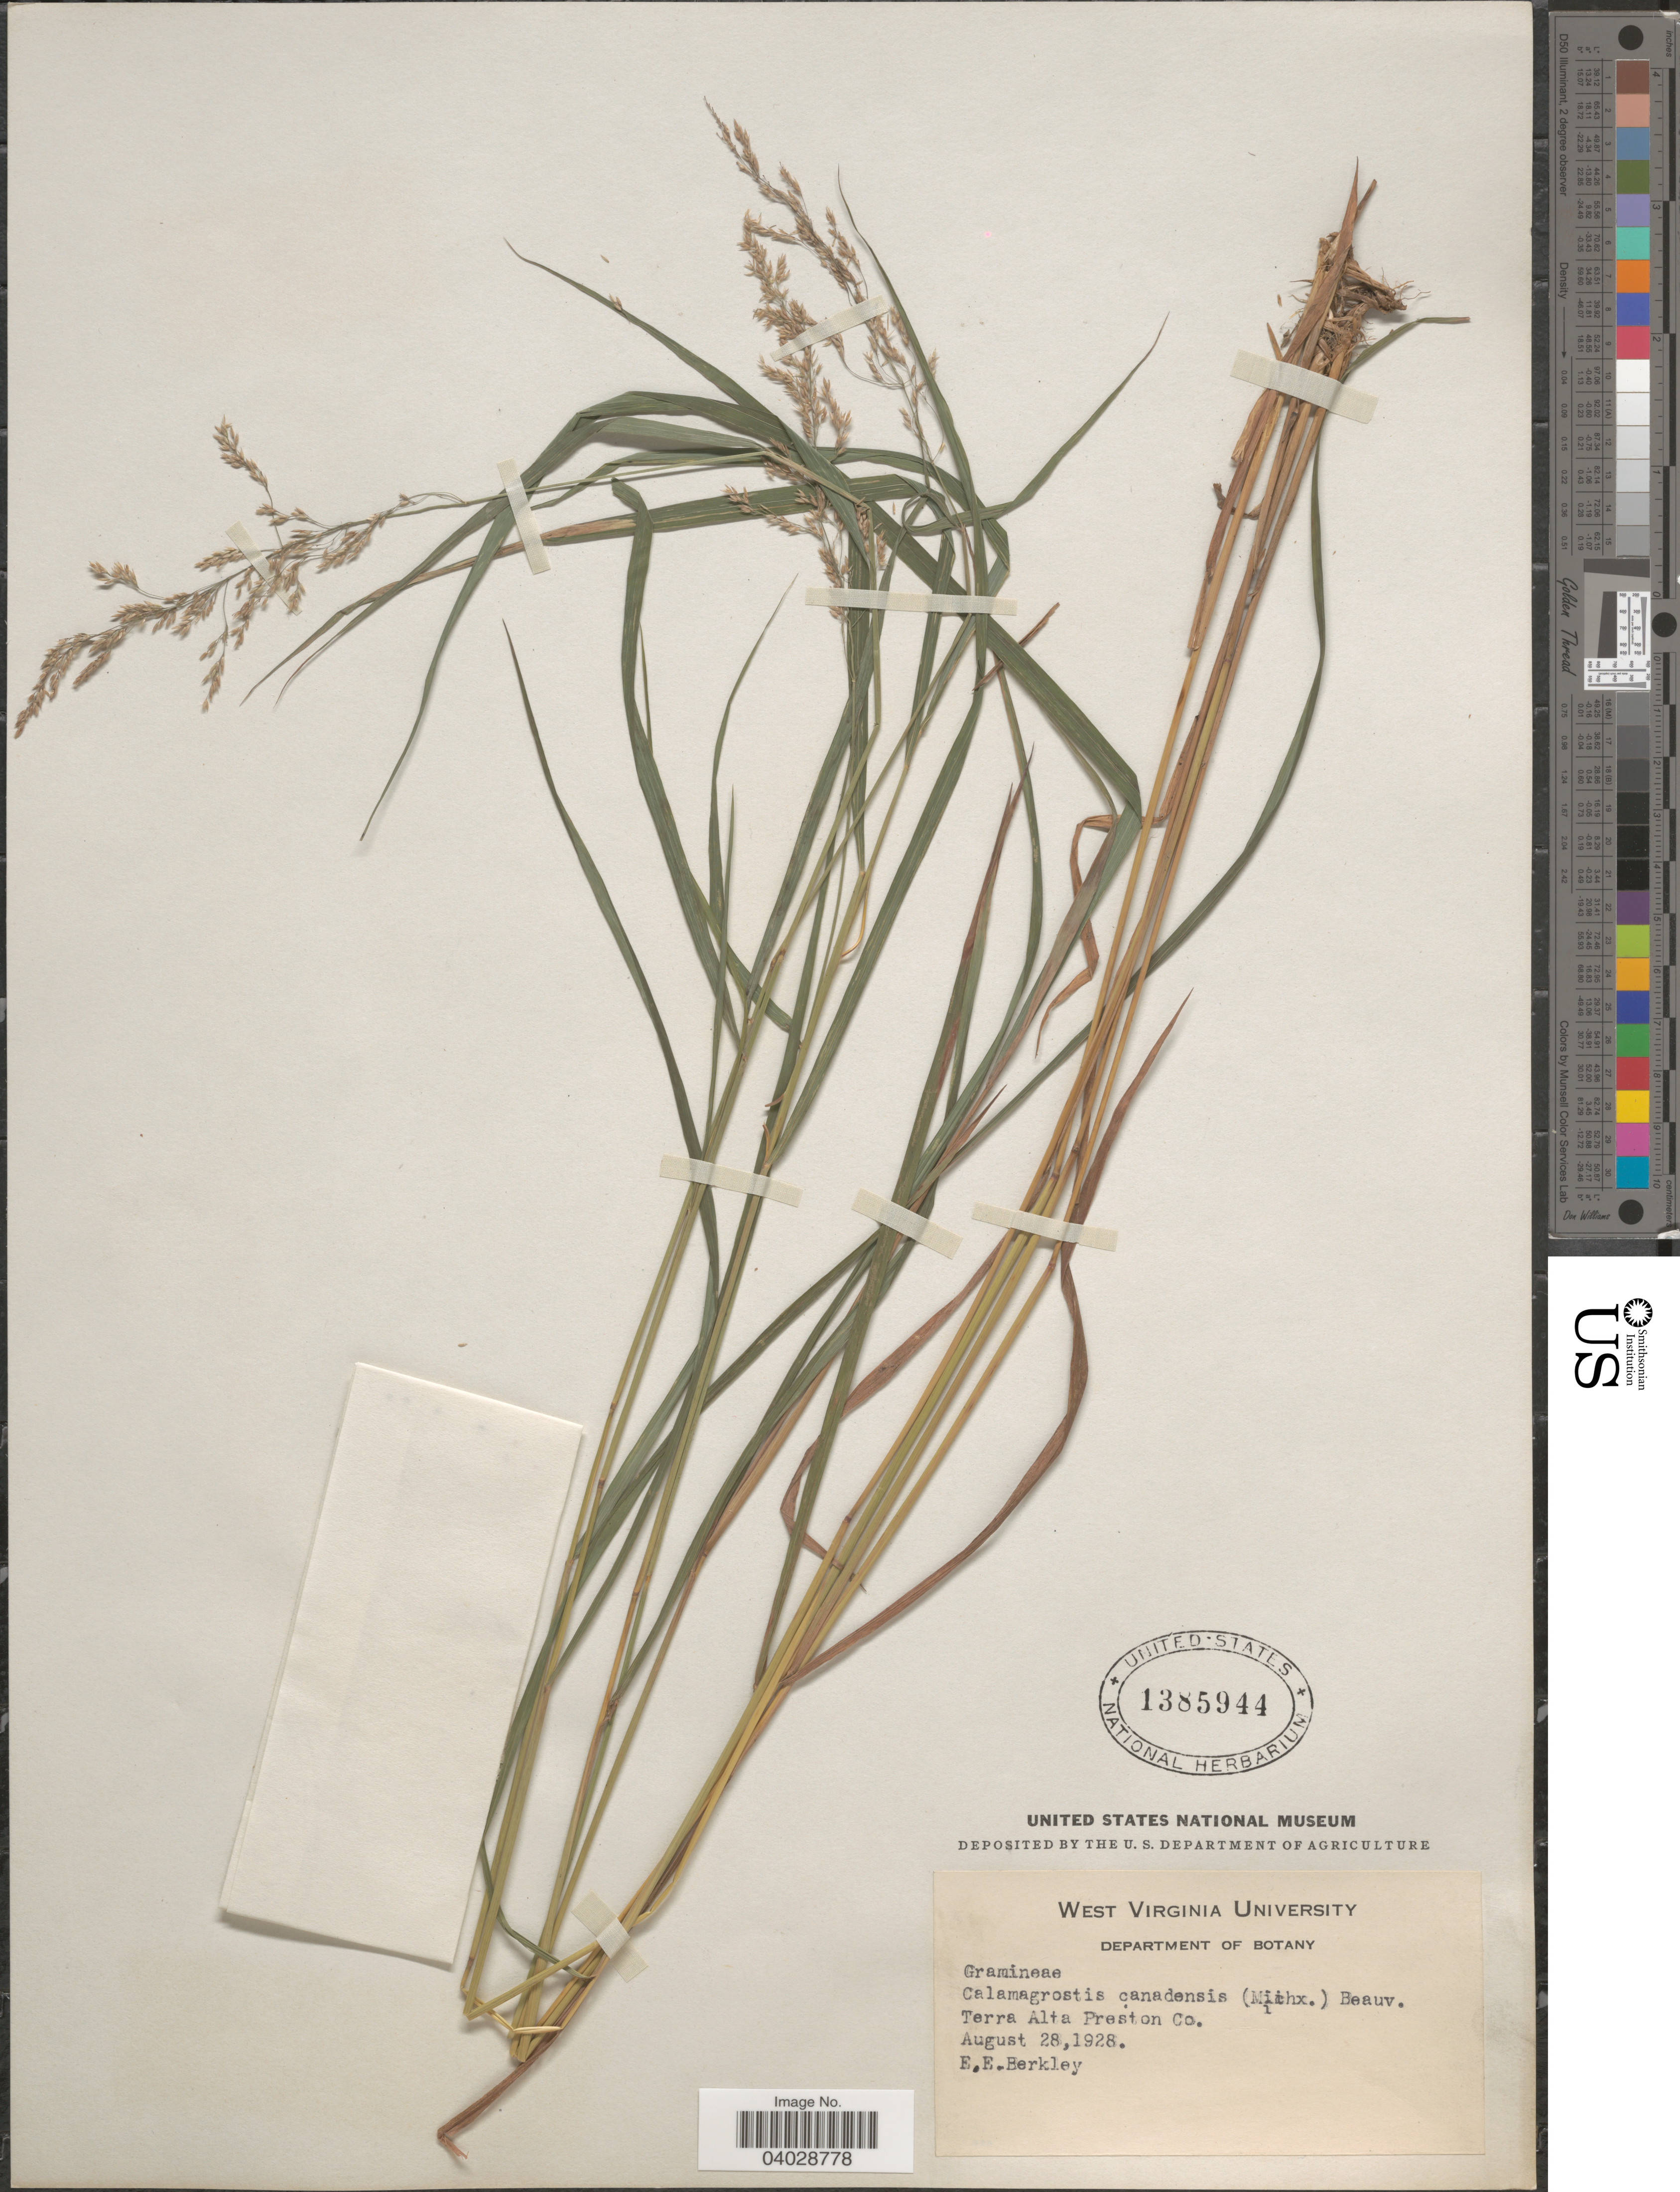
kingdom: Plantae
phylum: Tracheophyta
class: Liliopsida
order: Poales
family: Poaceae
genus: Calamagrostis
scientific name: Calamagrostis canadensis var. macouniana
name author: (Vasey) Stebbins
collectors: E. Berkley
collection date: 1928-08-28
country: United States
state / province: West Virginia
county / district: Preston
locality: Terra Alta Preston Co.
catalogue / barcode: US 1385944